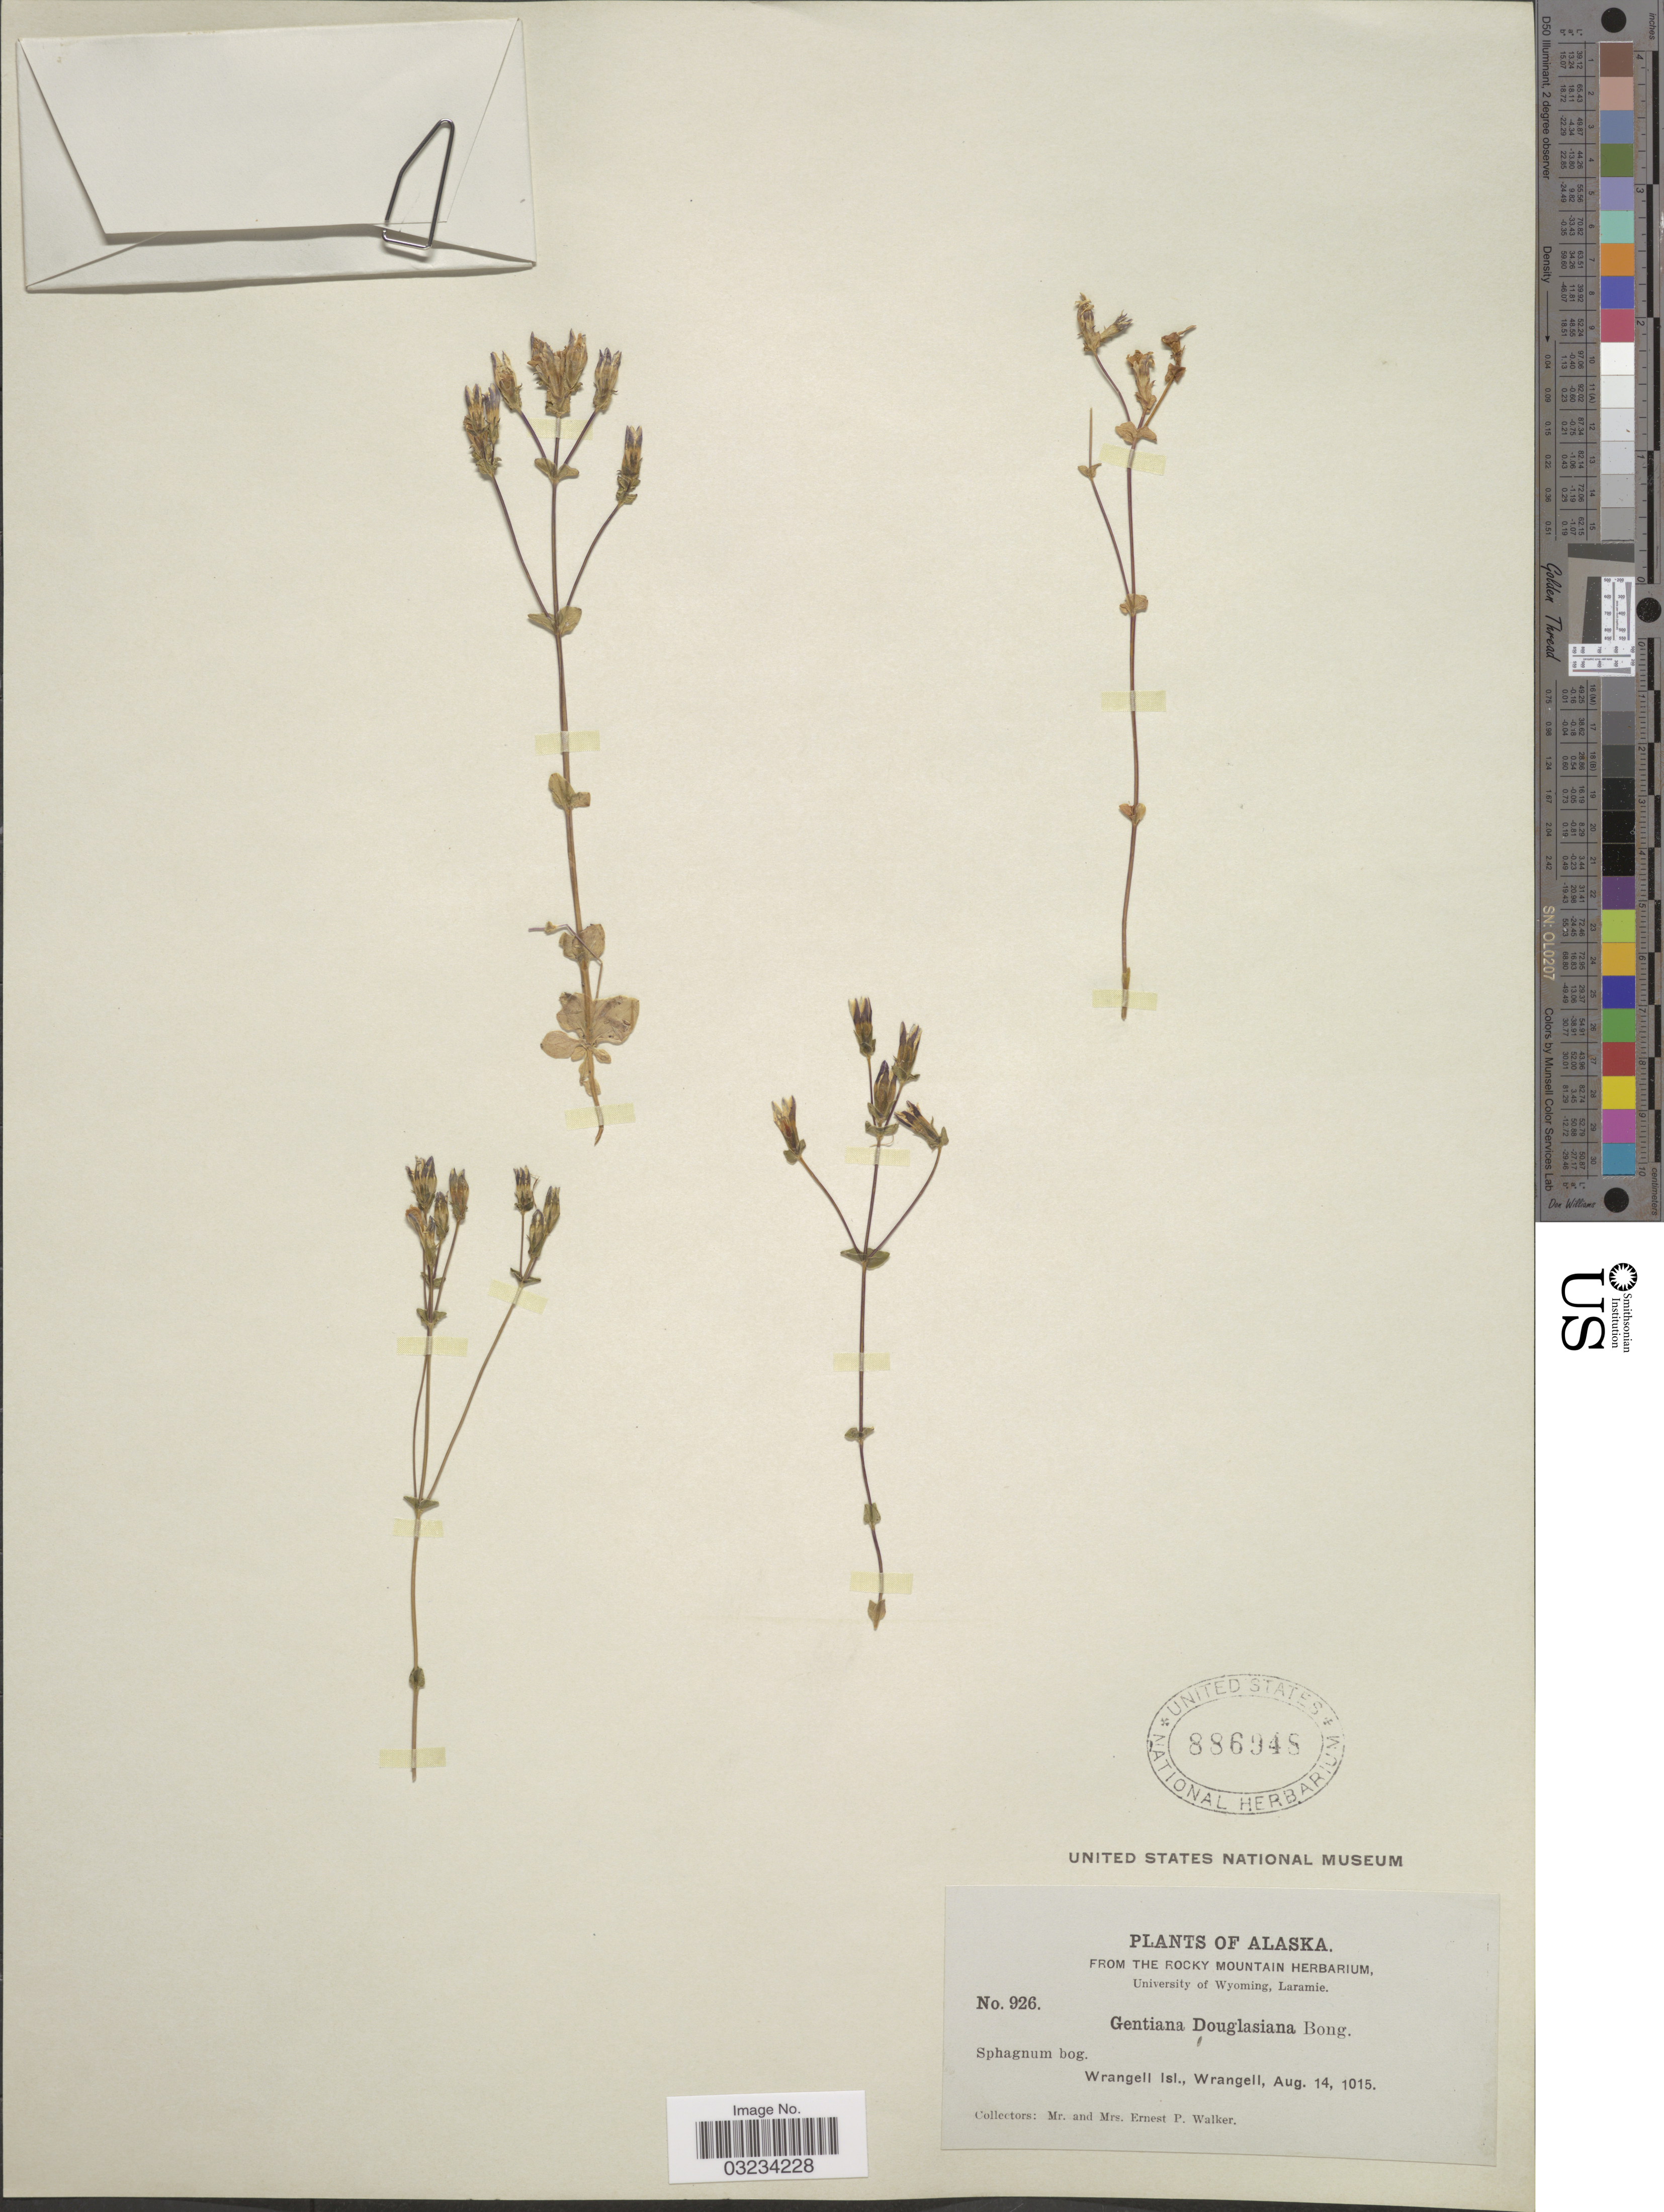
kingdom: Plantae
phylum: Tracheophyta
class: Magnoliopsida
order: Gentianales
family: Gentianaceae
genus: Gentiana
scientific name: Gentiana douglasiana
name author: Bong.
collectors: E. P. Walker & E. Walker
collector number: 926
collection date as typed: Transcribed d/m/y: 14/8/1015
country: United States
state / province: Alaska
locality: Wrangell Isl., Wrangell.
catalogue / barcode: US 886848